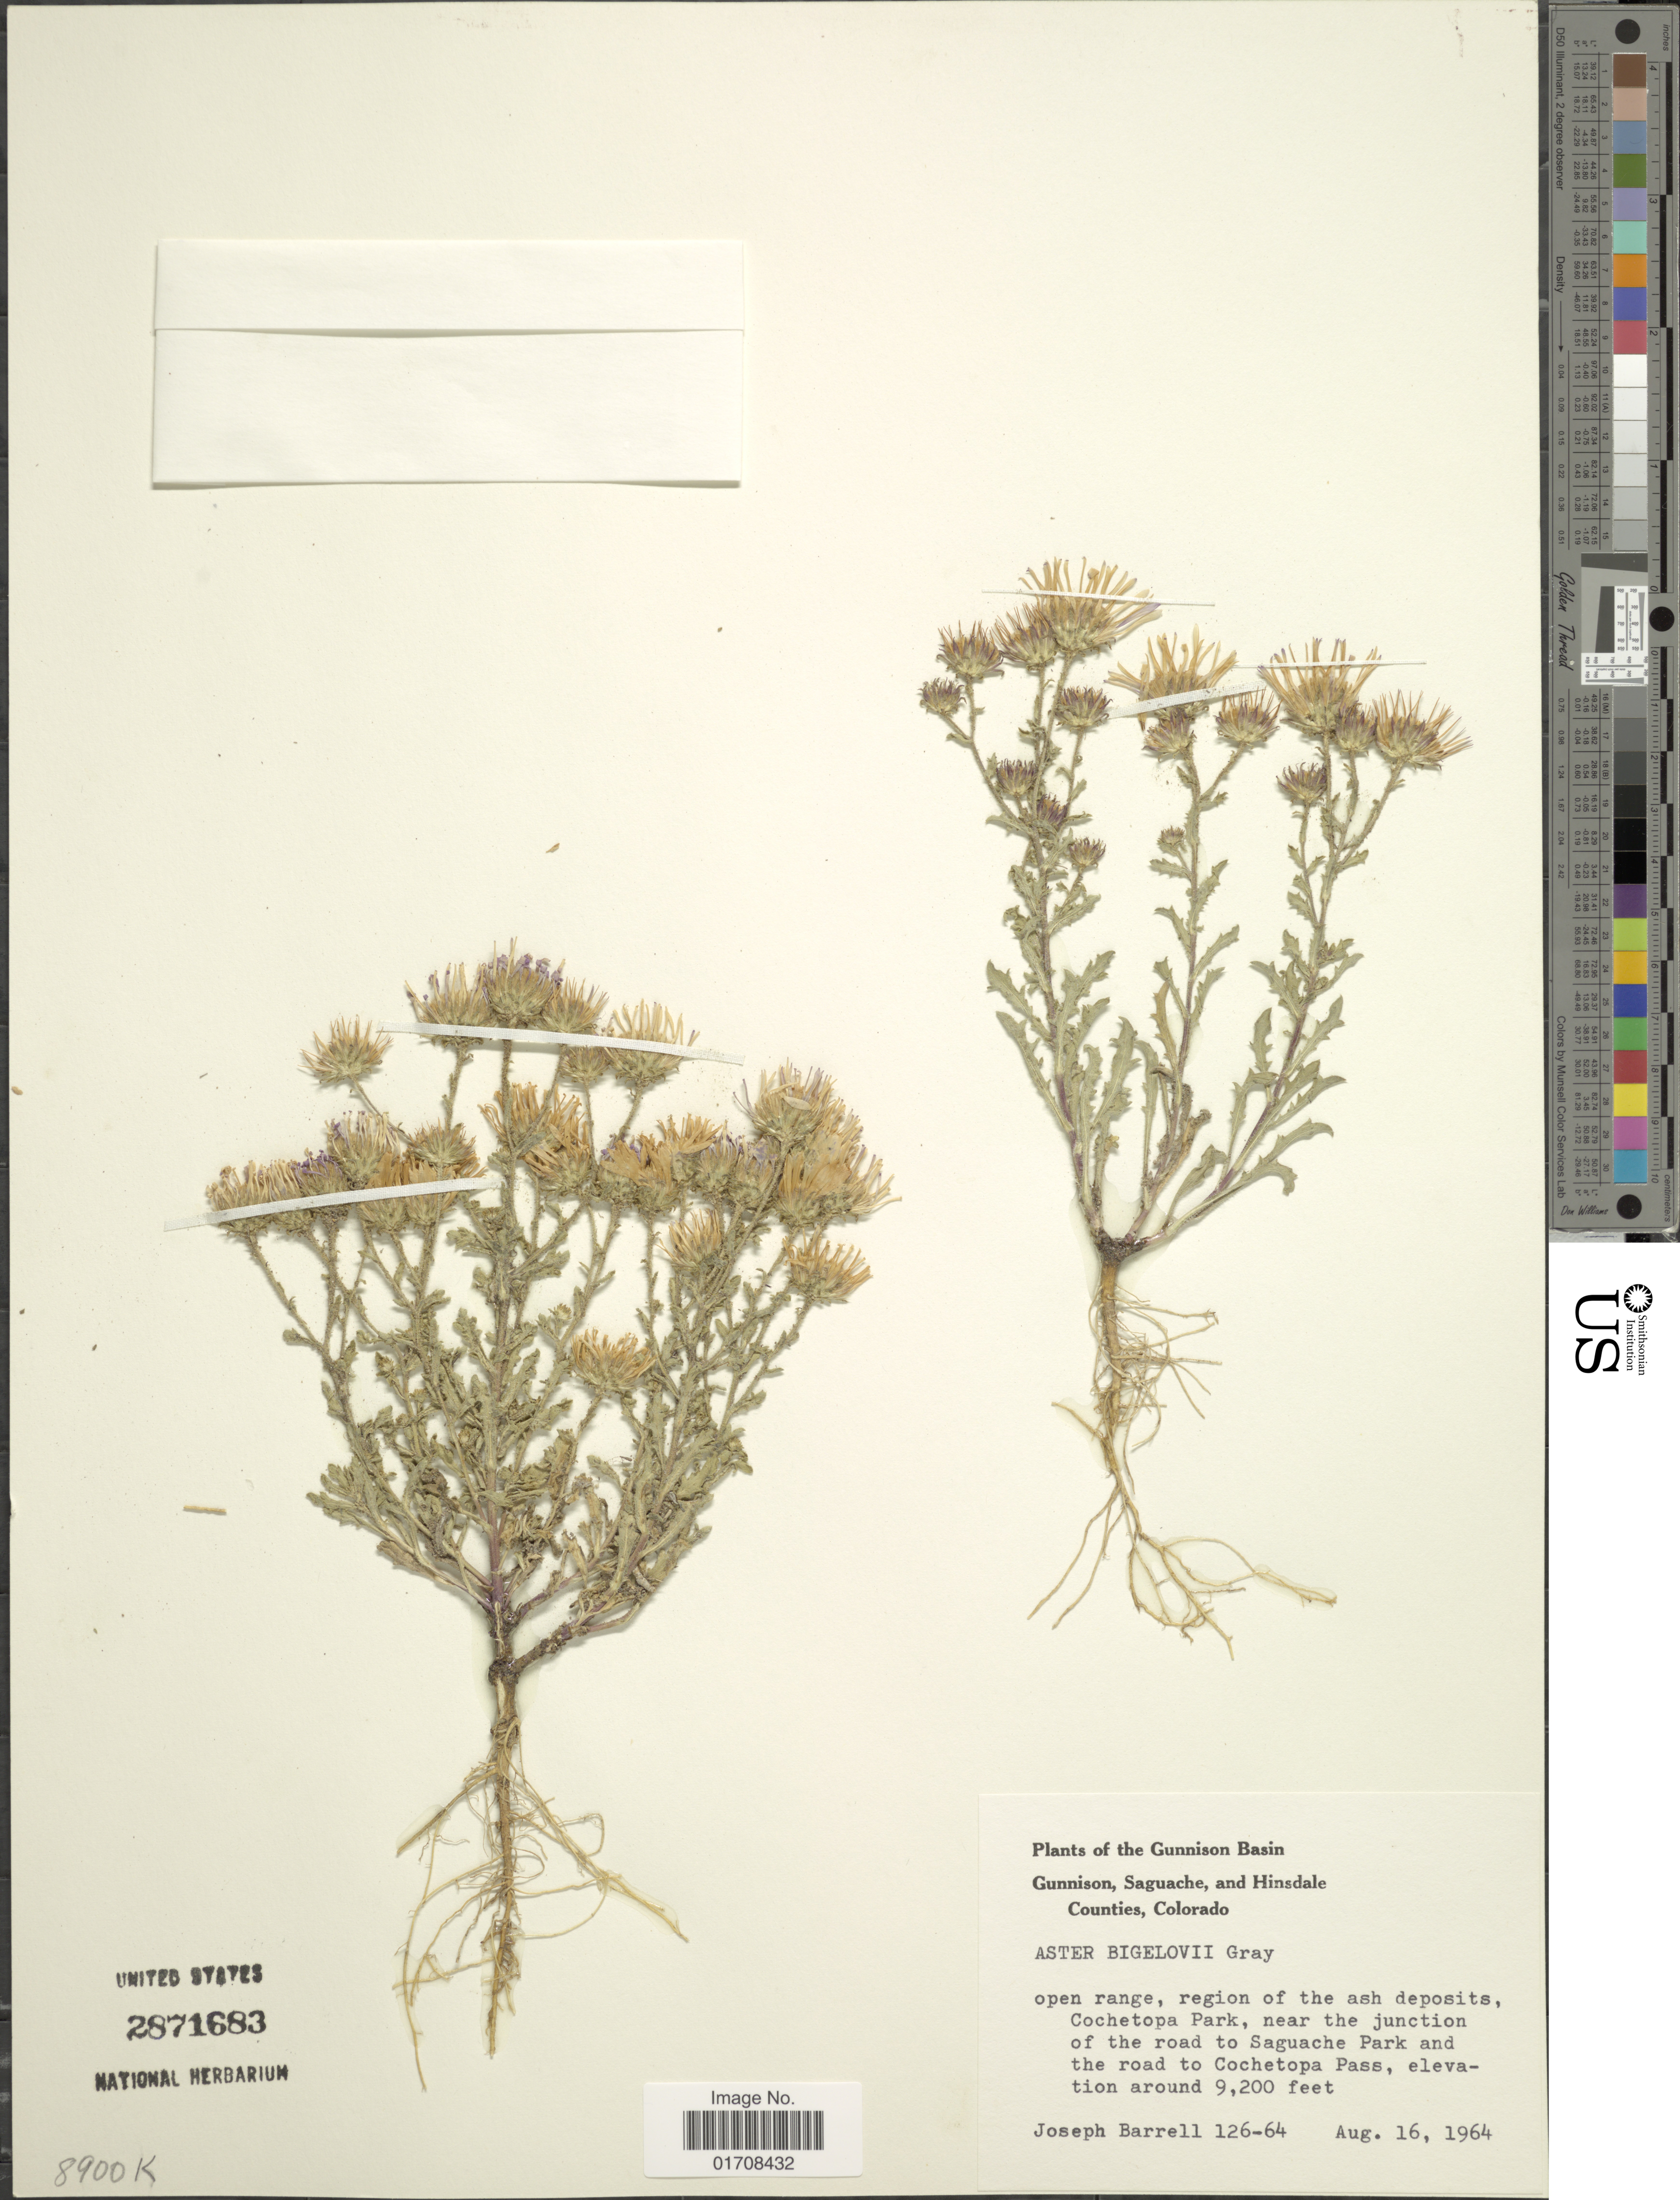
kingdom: Plantae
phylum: Tracheophyta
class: Magnoliopsida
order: Asterales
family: Asteraceae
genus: Machaeranthera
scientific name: Machaeranthera bigelovii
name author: (A. Gray) Greene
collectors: J. Barrell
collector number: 126-64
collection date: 1964-08-16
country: United States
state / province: Colorado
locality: Gunnison Basin, region of the deposits, Cochetopa Park, near the junction of the road to Saguache Park and the road to Cochetopa Pass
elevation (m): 2804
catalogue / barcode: US 2871683